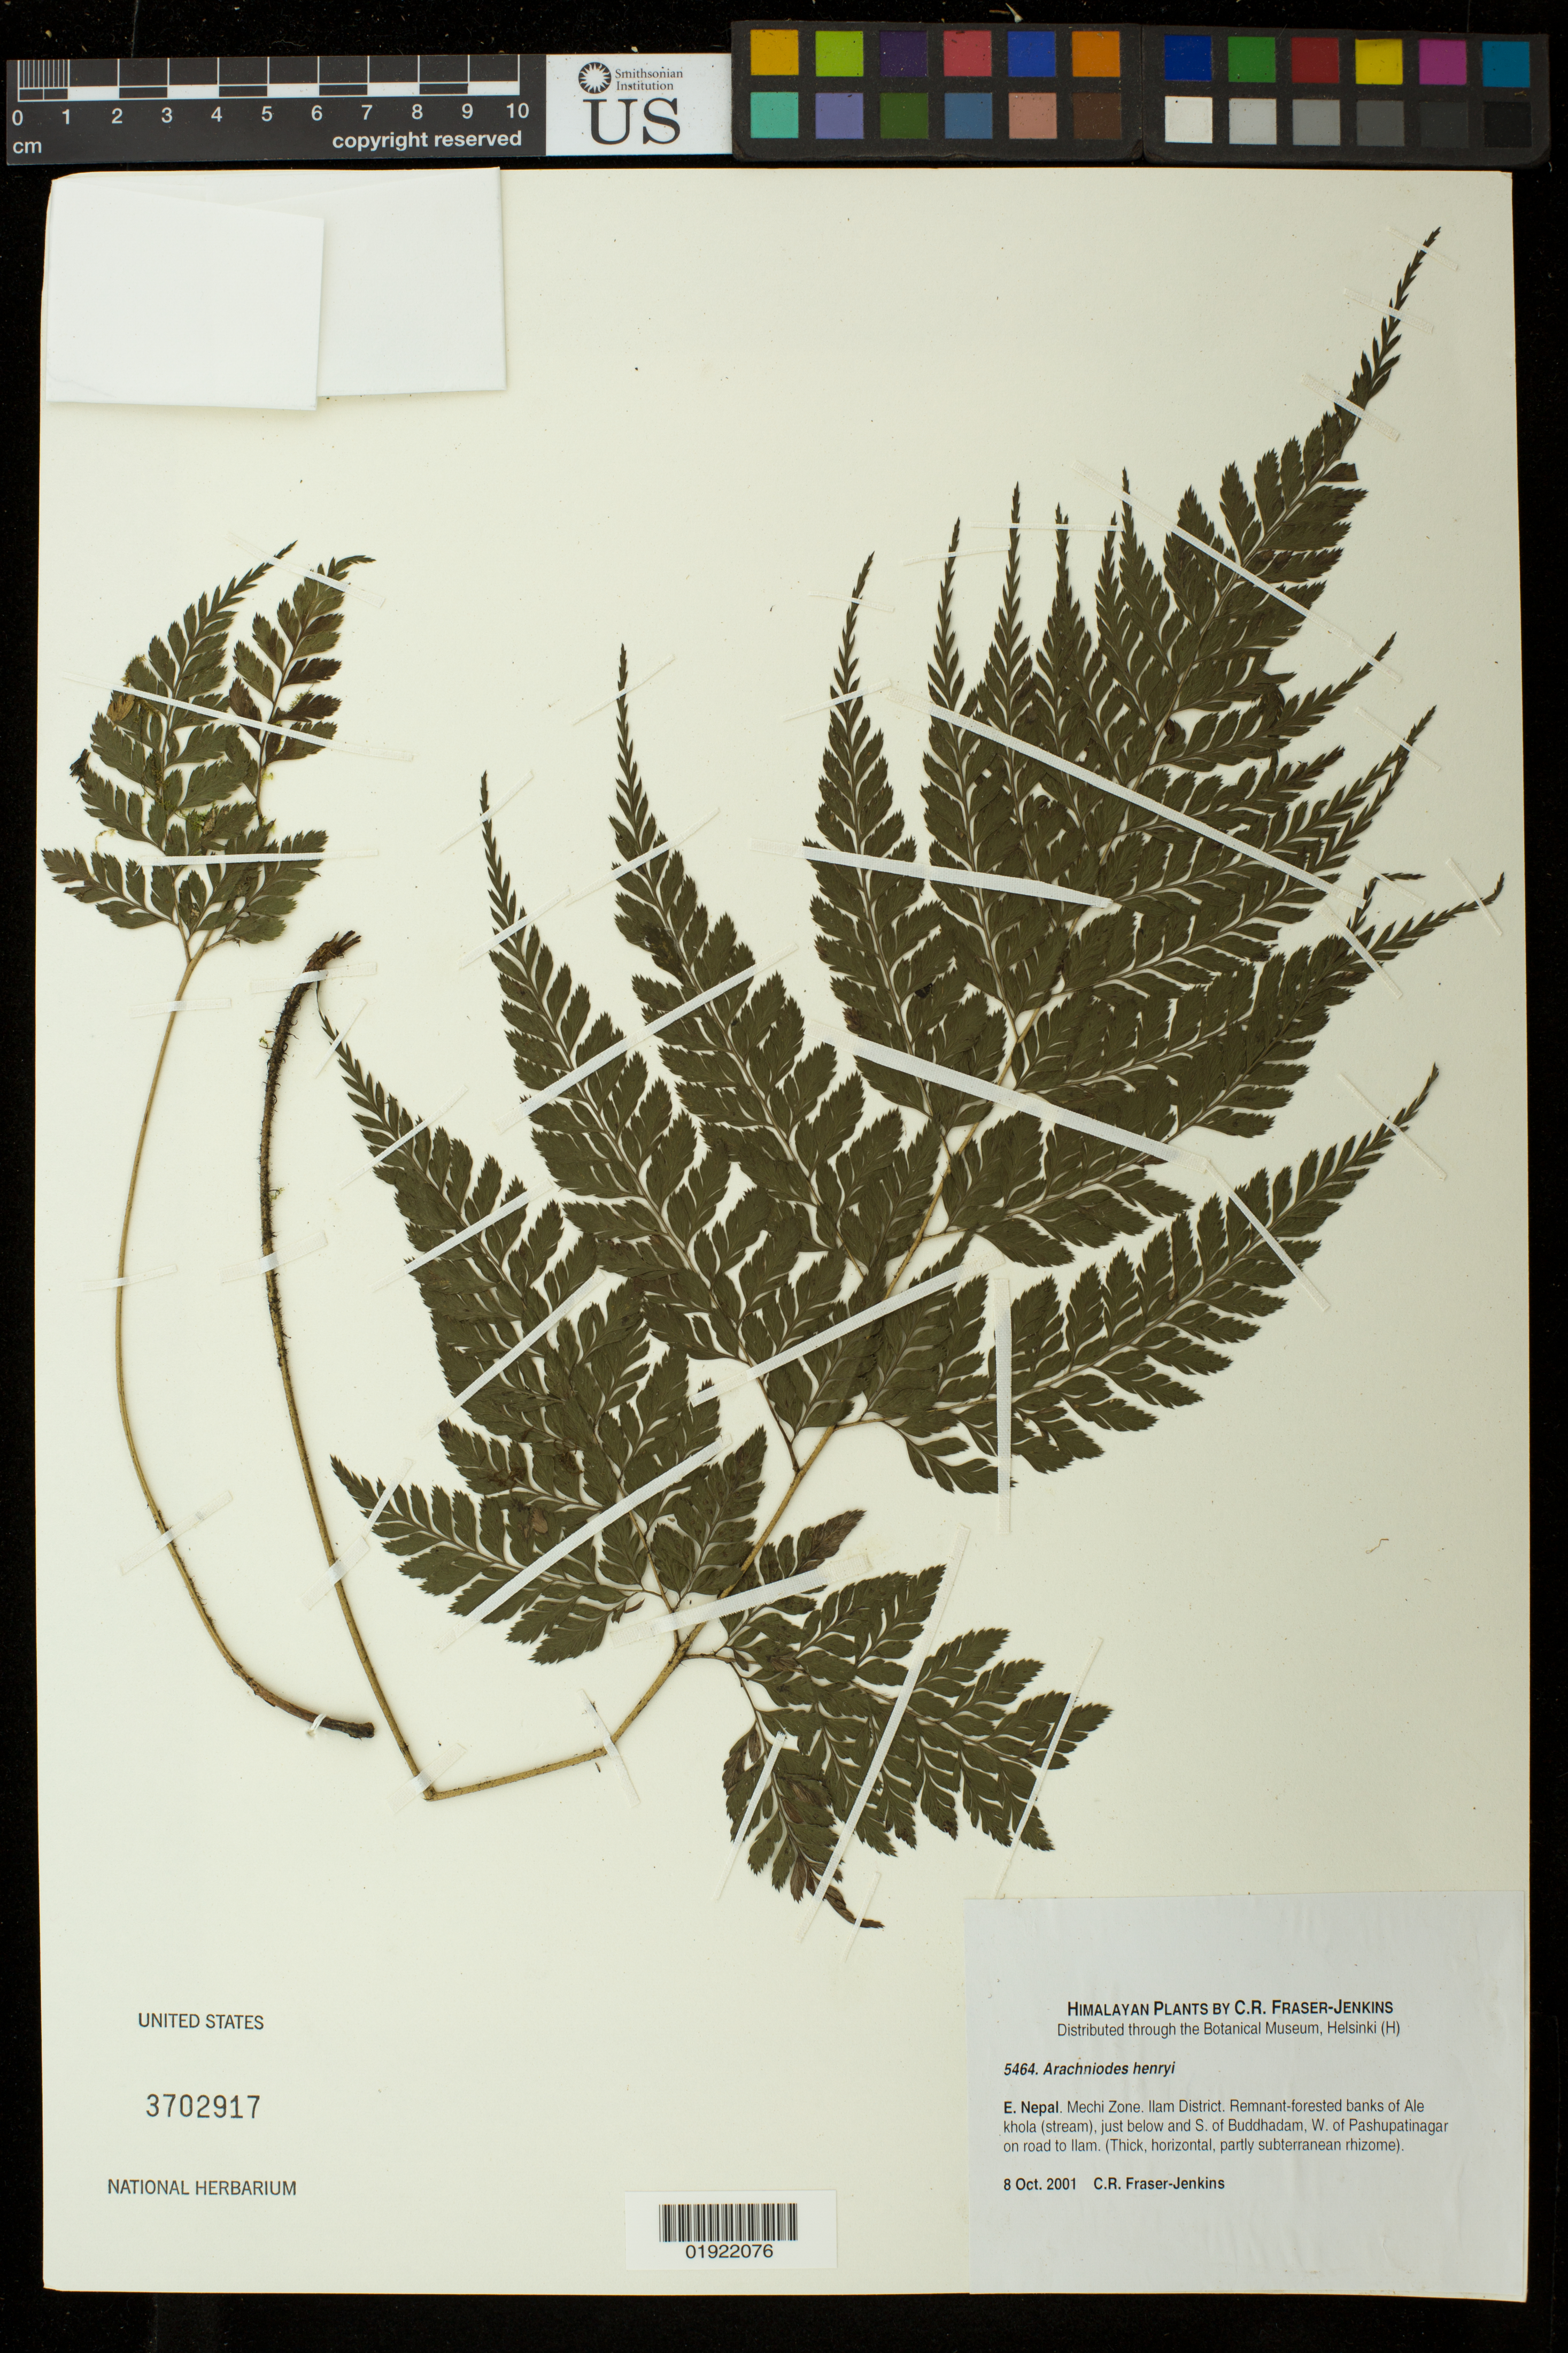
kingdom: Plantae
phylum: Tracheophyta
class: Polypodiopsida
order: Polypodiales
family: Dryopteridaceae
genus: Arachniodes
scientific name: Arachniodes henryi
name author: (Christ) Ching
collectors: C. R. Fraser-Jenkins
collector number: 5464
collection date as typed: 8 Oct 2001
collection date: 2001-10-08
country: Nepal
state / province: Mechi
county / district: Ilam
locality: Remnant-forested banks of Ale khola (stream), just below and S. of Buddhadam, W. of Pashupatinagar on road to Ilam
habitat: remnant-forested banks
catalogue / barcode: US 3702917